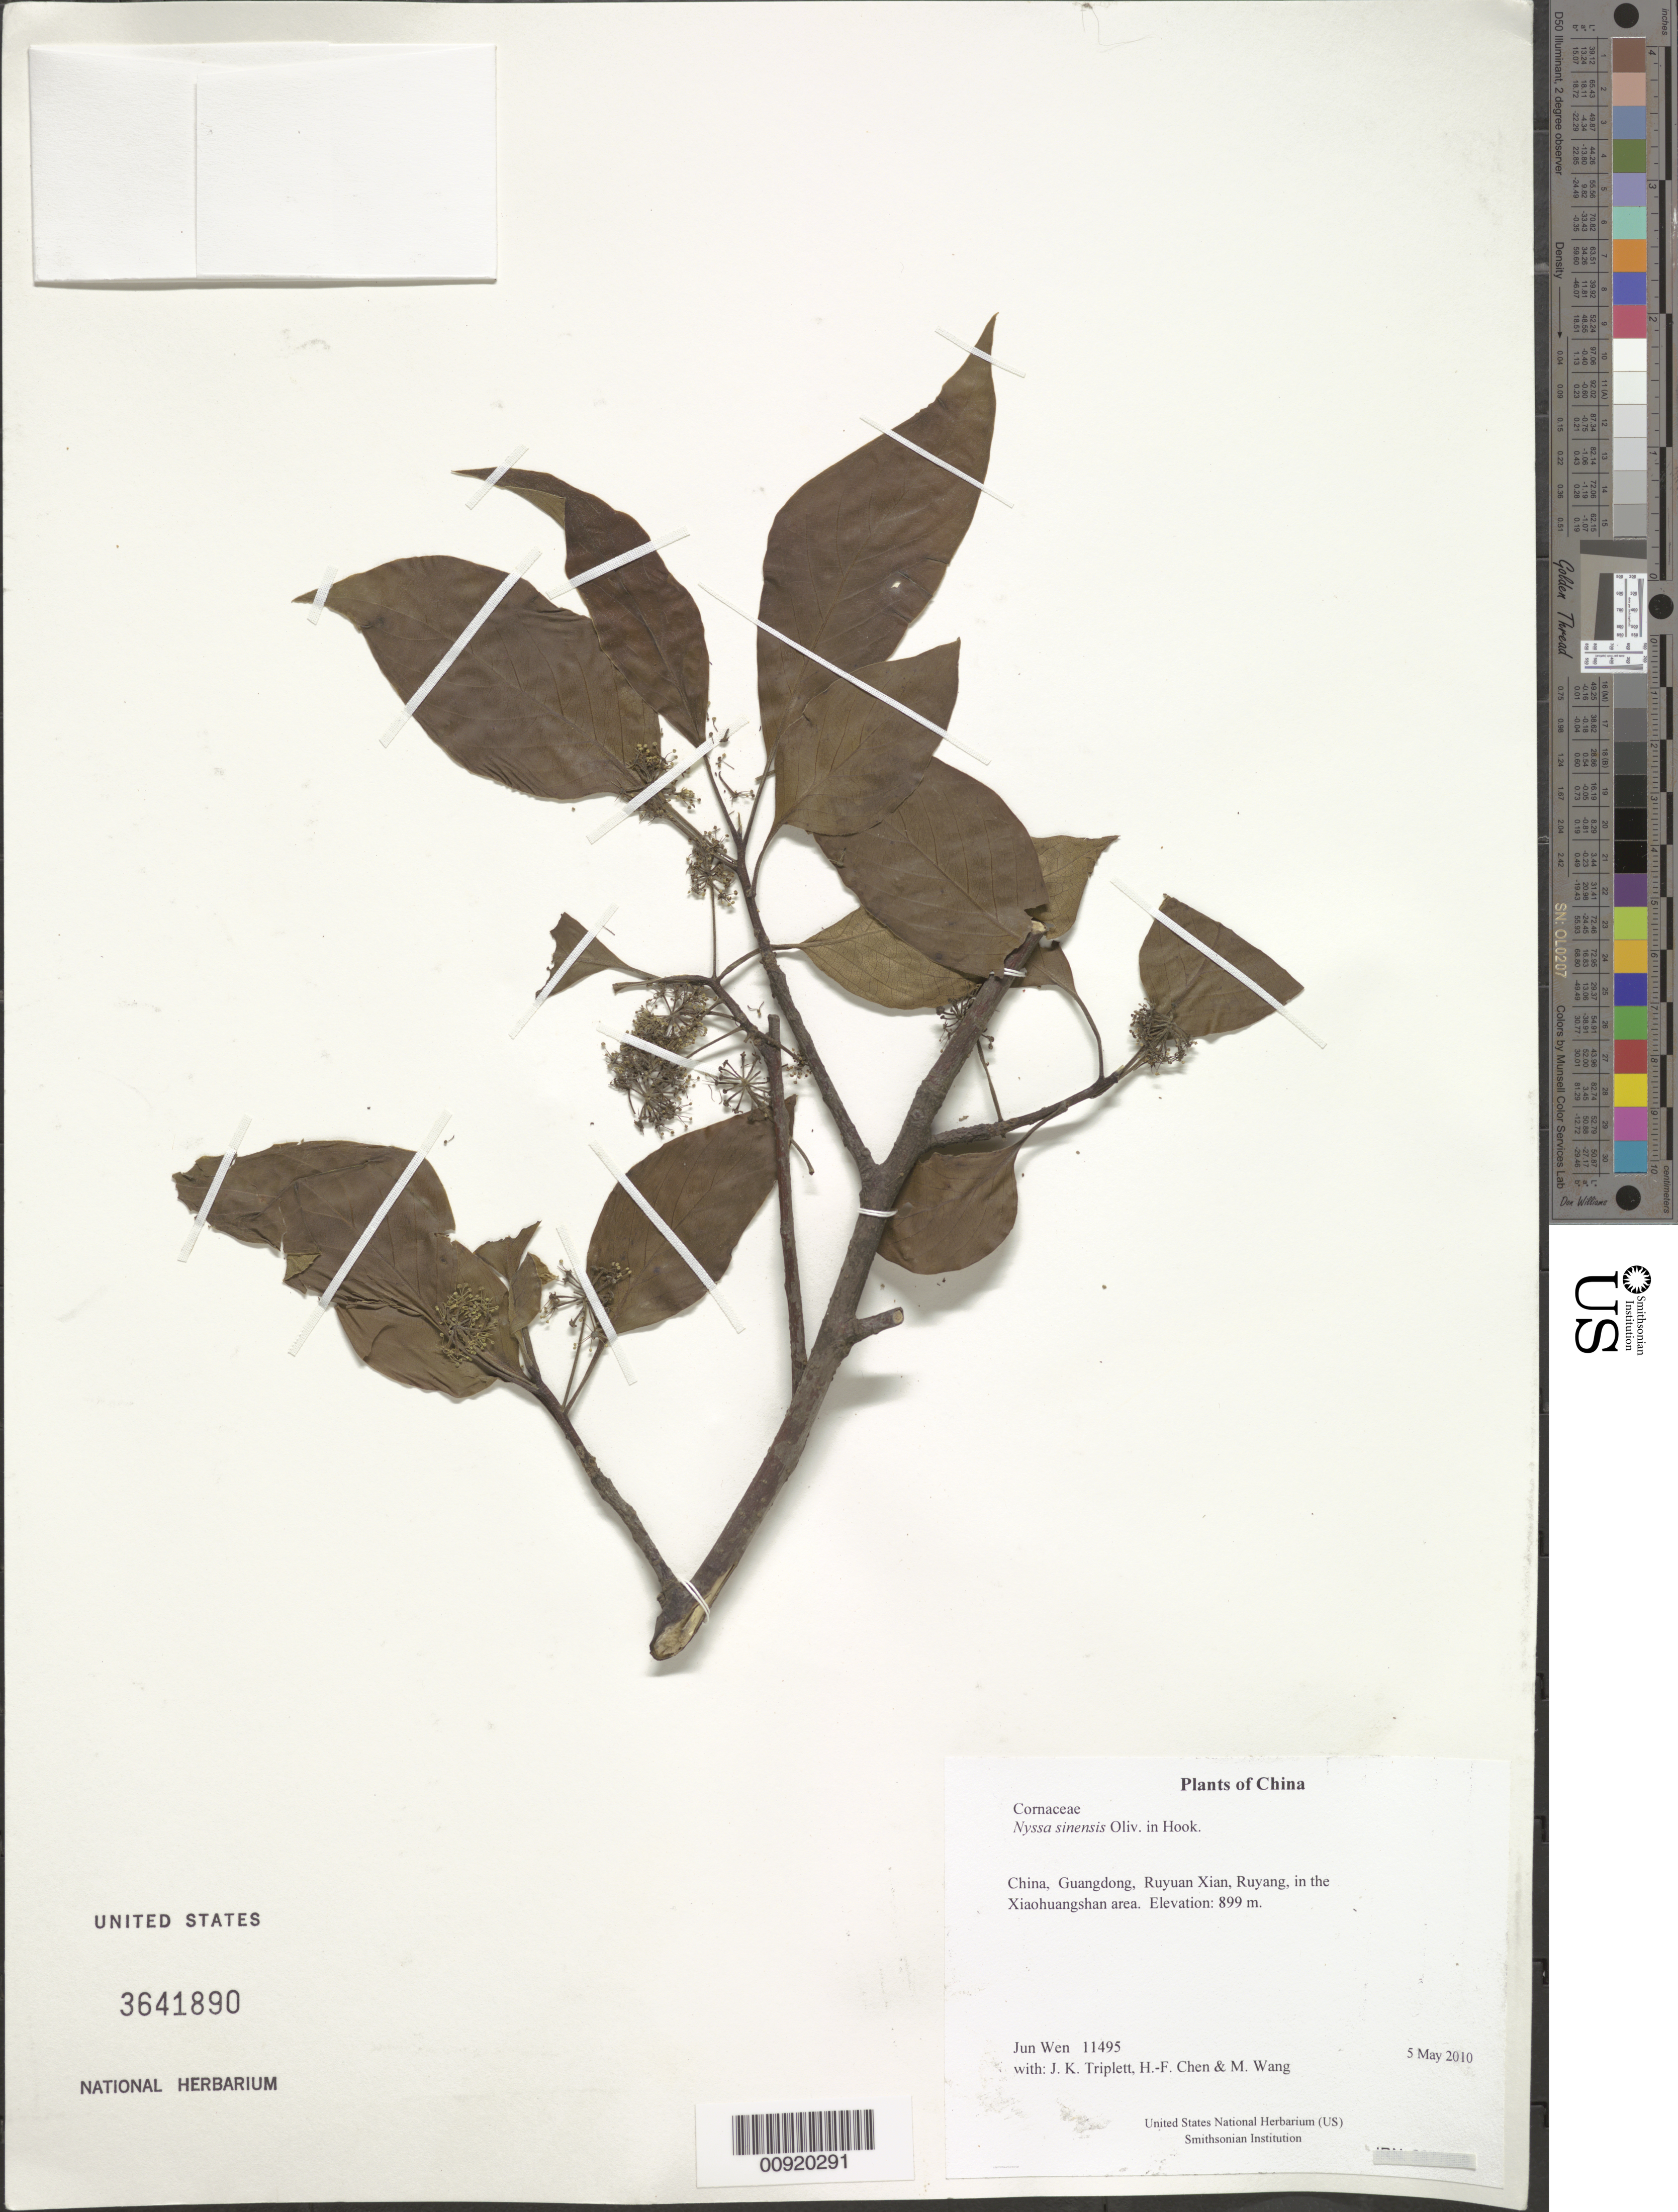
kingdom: Plantae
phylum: Tracheophyta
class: Magnoliopsida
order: Cornales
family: Nyssaceae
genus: Nyssa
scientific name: Nyssa sinensis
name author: Oliv. in Hook.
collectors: J. Wen, J. K. Triplett, H.-F. Chen & M. Wang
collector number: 11495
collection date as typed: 5 May 2010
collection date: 2010-05-05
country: China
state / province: Guangdong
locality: Ruyuan Xian, Ruyang, in the Xiaohuangshan area.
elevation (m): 899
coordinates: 24 54.721 N, 113 02.326 E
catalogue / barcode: US 3641890